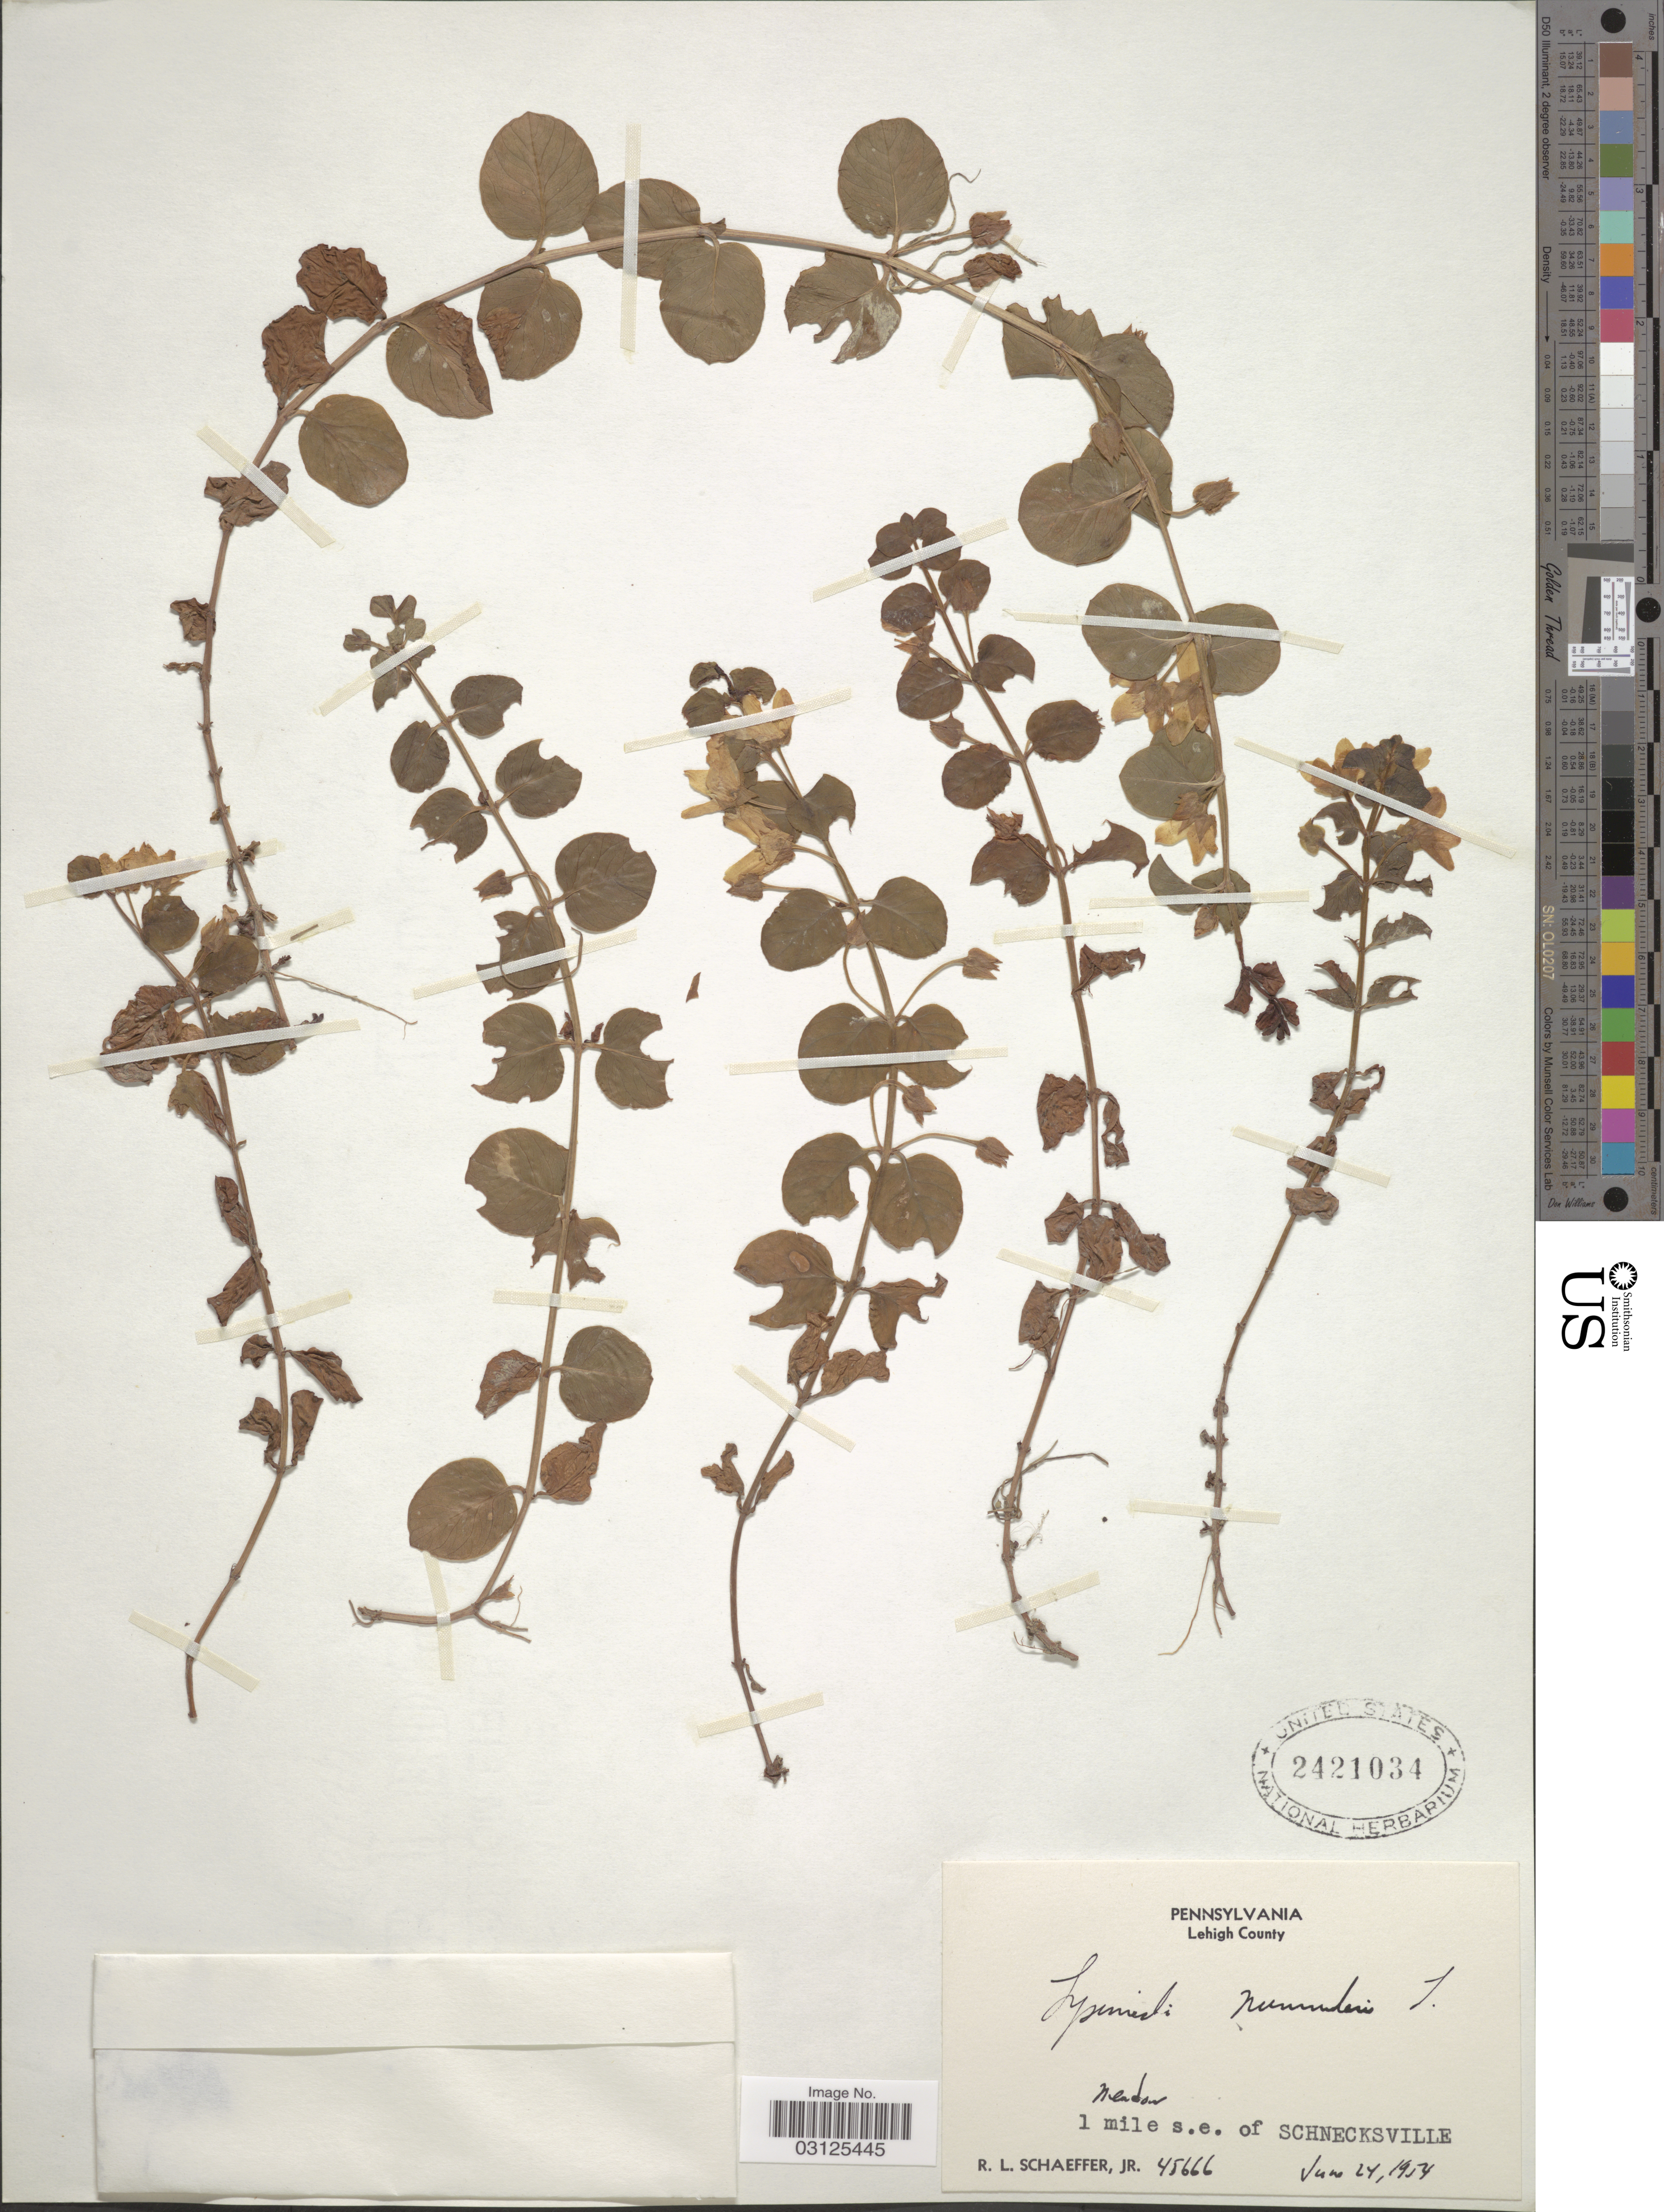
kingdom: Plantae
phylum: Tracheophyta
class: Magnoliopsida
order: Ericales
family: Primulaceae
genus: Lysimachia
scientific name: Lysimachia nummularia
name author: L.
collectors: R. L. Schaeffer Jr.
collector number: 45666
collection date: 1954-06-24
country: United States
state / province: Pennsylvania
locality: Lehigh County, 1 mile s.e. of Schnecksville.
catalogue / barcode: US 2421034